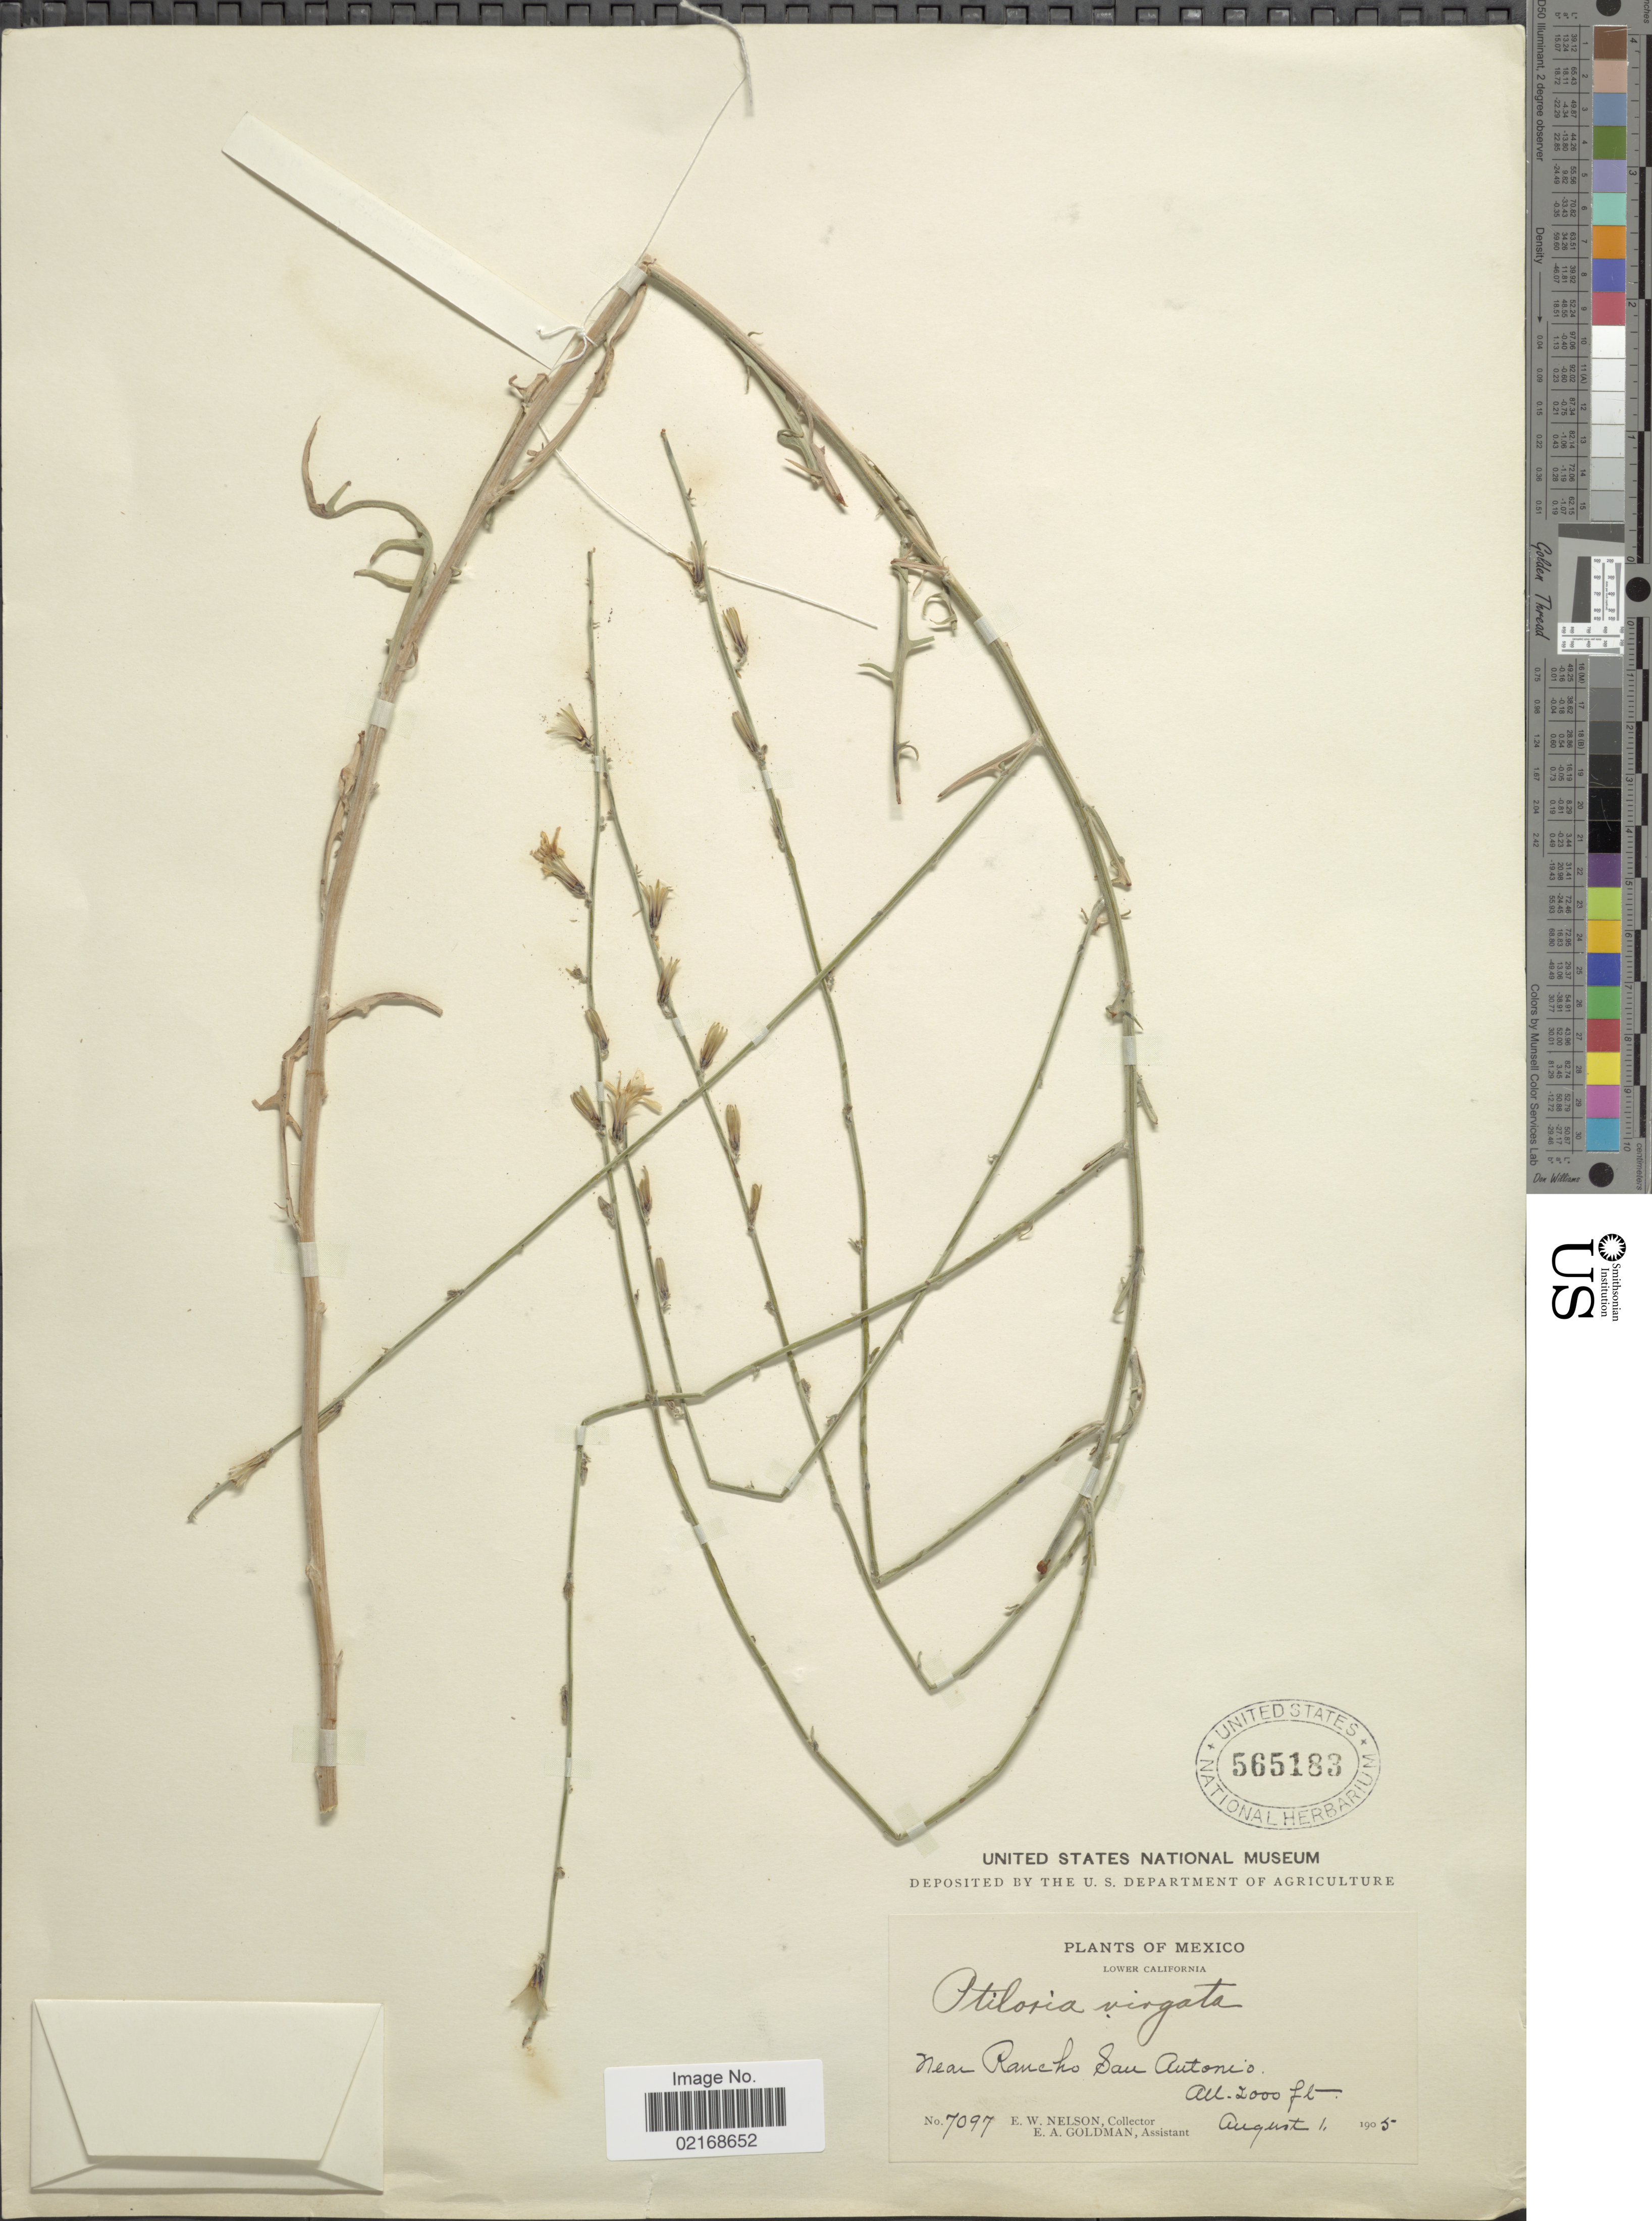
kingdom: Plantae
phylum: Tracheophyta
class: Magnoliopsida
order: Asterales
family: Asteraceae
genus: Stephanomeria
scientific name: Stephanomeria virgata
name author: Benth.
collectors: E. W. Nelson & E. A. Goldman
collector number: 7097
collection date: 1905-08-01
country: Mexico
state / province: Baja California Sur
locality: Lower California, near Rancho San Antonio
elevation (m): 610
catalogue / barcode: US 565183